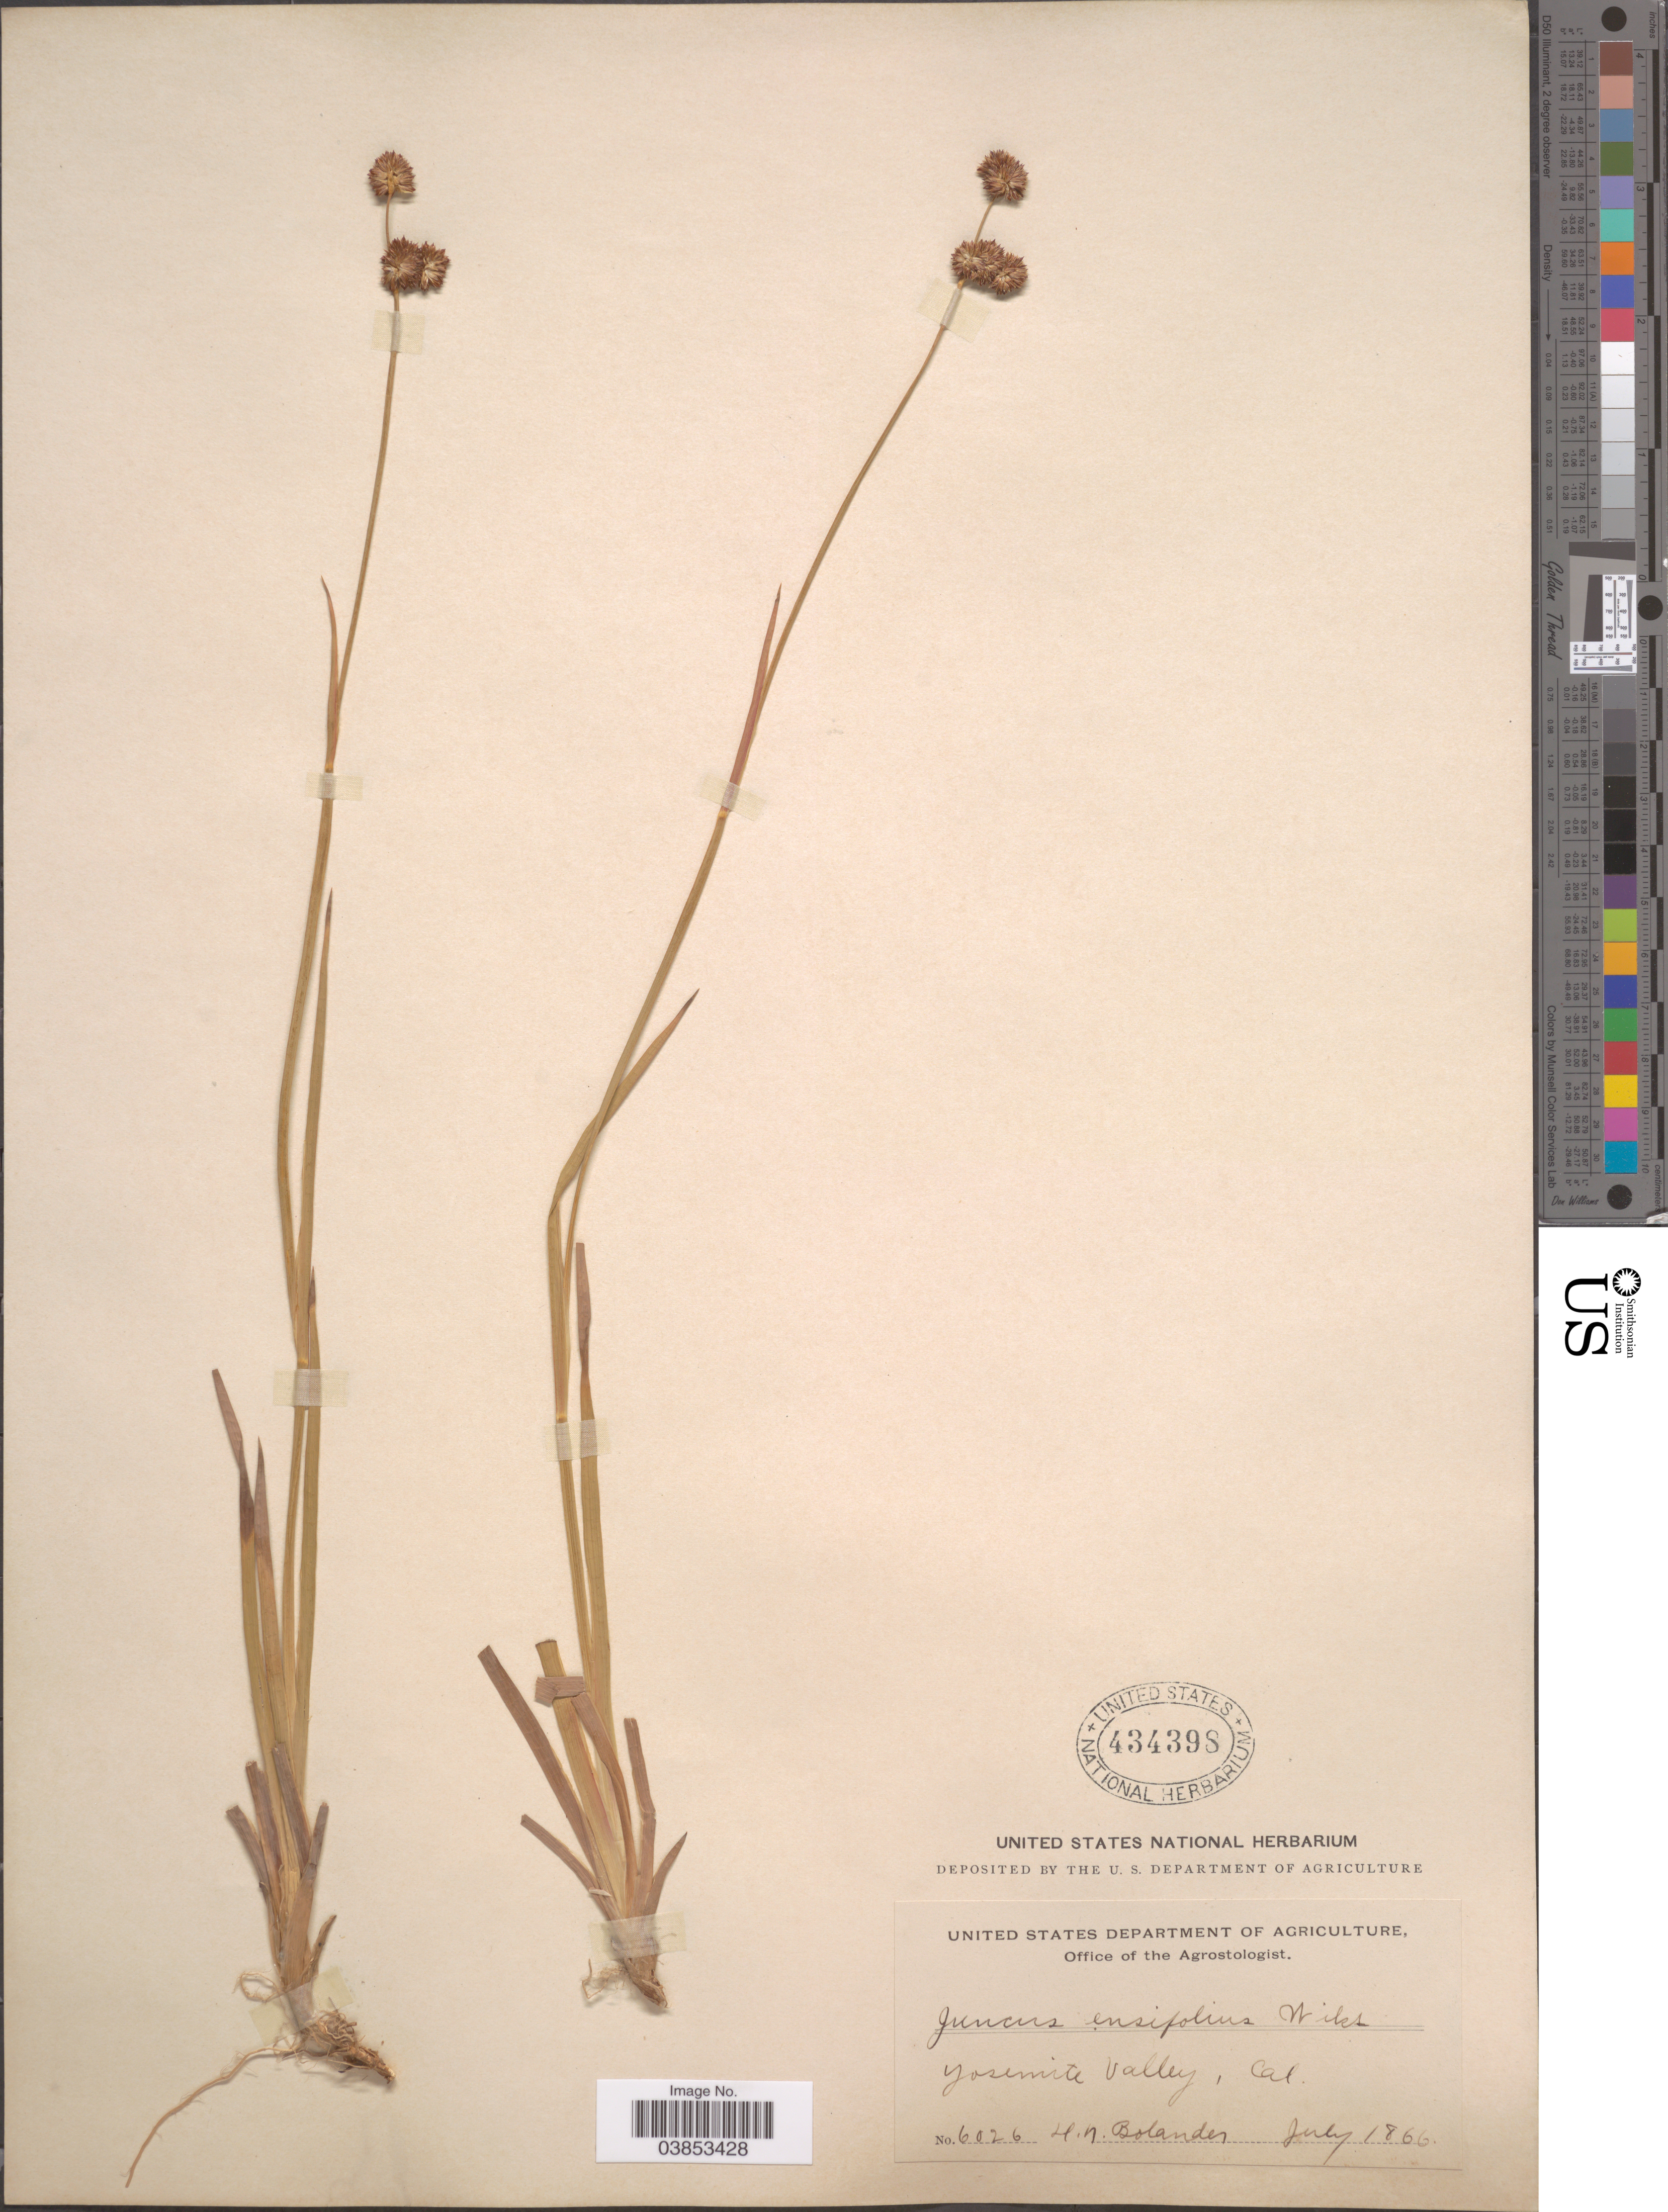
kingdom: Plantae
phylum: Tracheophyta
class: Liliopsida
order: Poales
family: Juncaceae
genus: Juncus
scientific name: Juncus ensifolius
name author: Wikstr.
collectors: H. Bolander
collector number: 6026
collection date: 1866-07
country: United States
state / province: California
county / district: Mariposa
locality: Yosemite Valley.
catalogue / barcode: US 434398